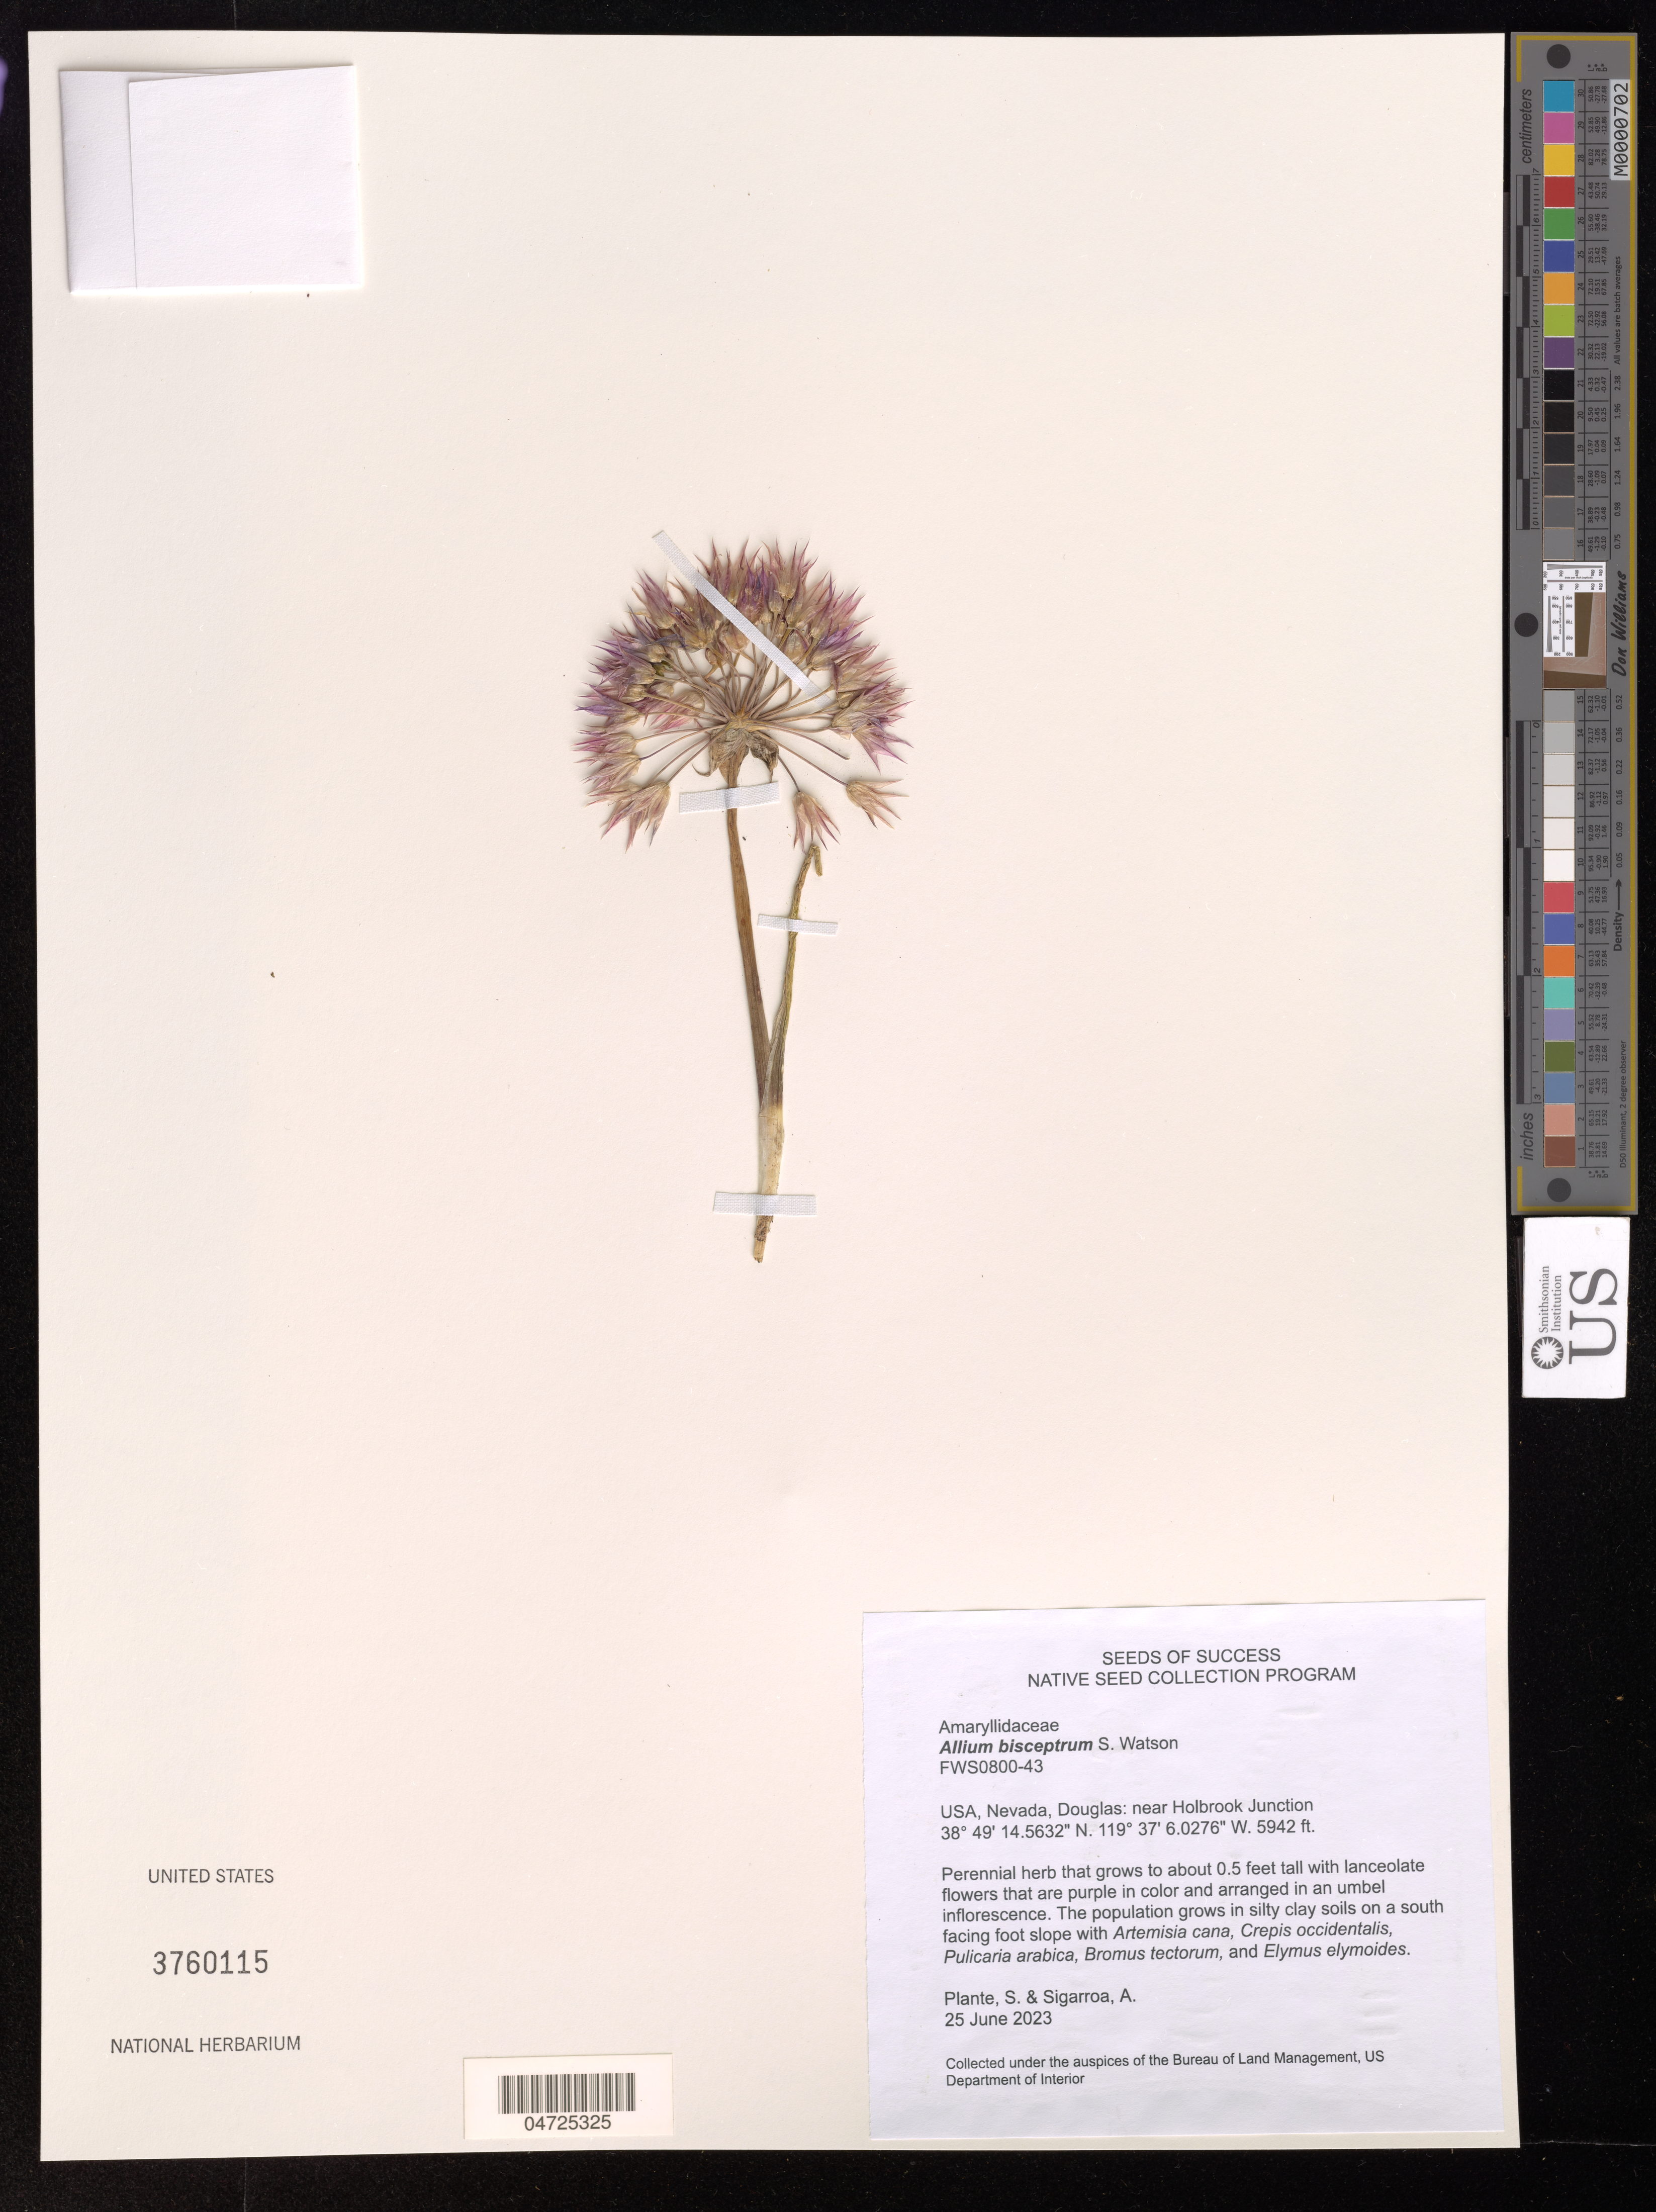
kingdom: Plantae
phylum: Tracheophyta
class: Liliopsida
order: Asparagales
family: Amaryllidaceae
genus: Allium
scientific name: Allium bisceptrum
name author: S. Watson in C. King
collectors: S. Plante & A. Sigarroa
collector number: FWS0800-43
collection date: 2023-06-25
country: United States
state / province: Nevada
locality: Douglas: near Holbrook Junction.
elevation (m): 1811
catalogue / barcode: US 3760115